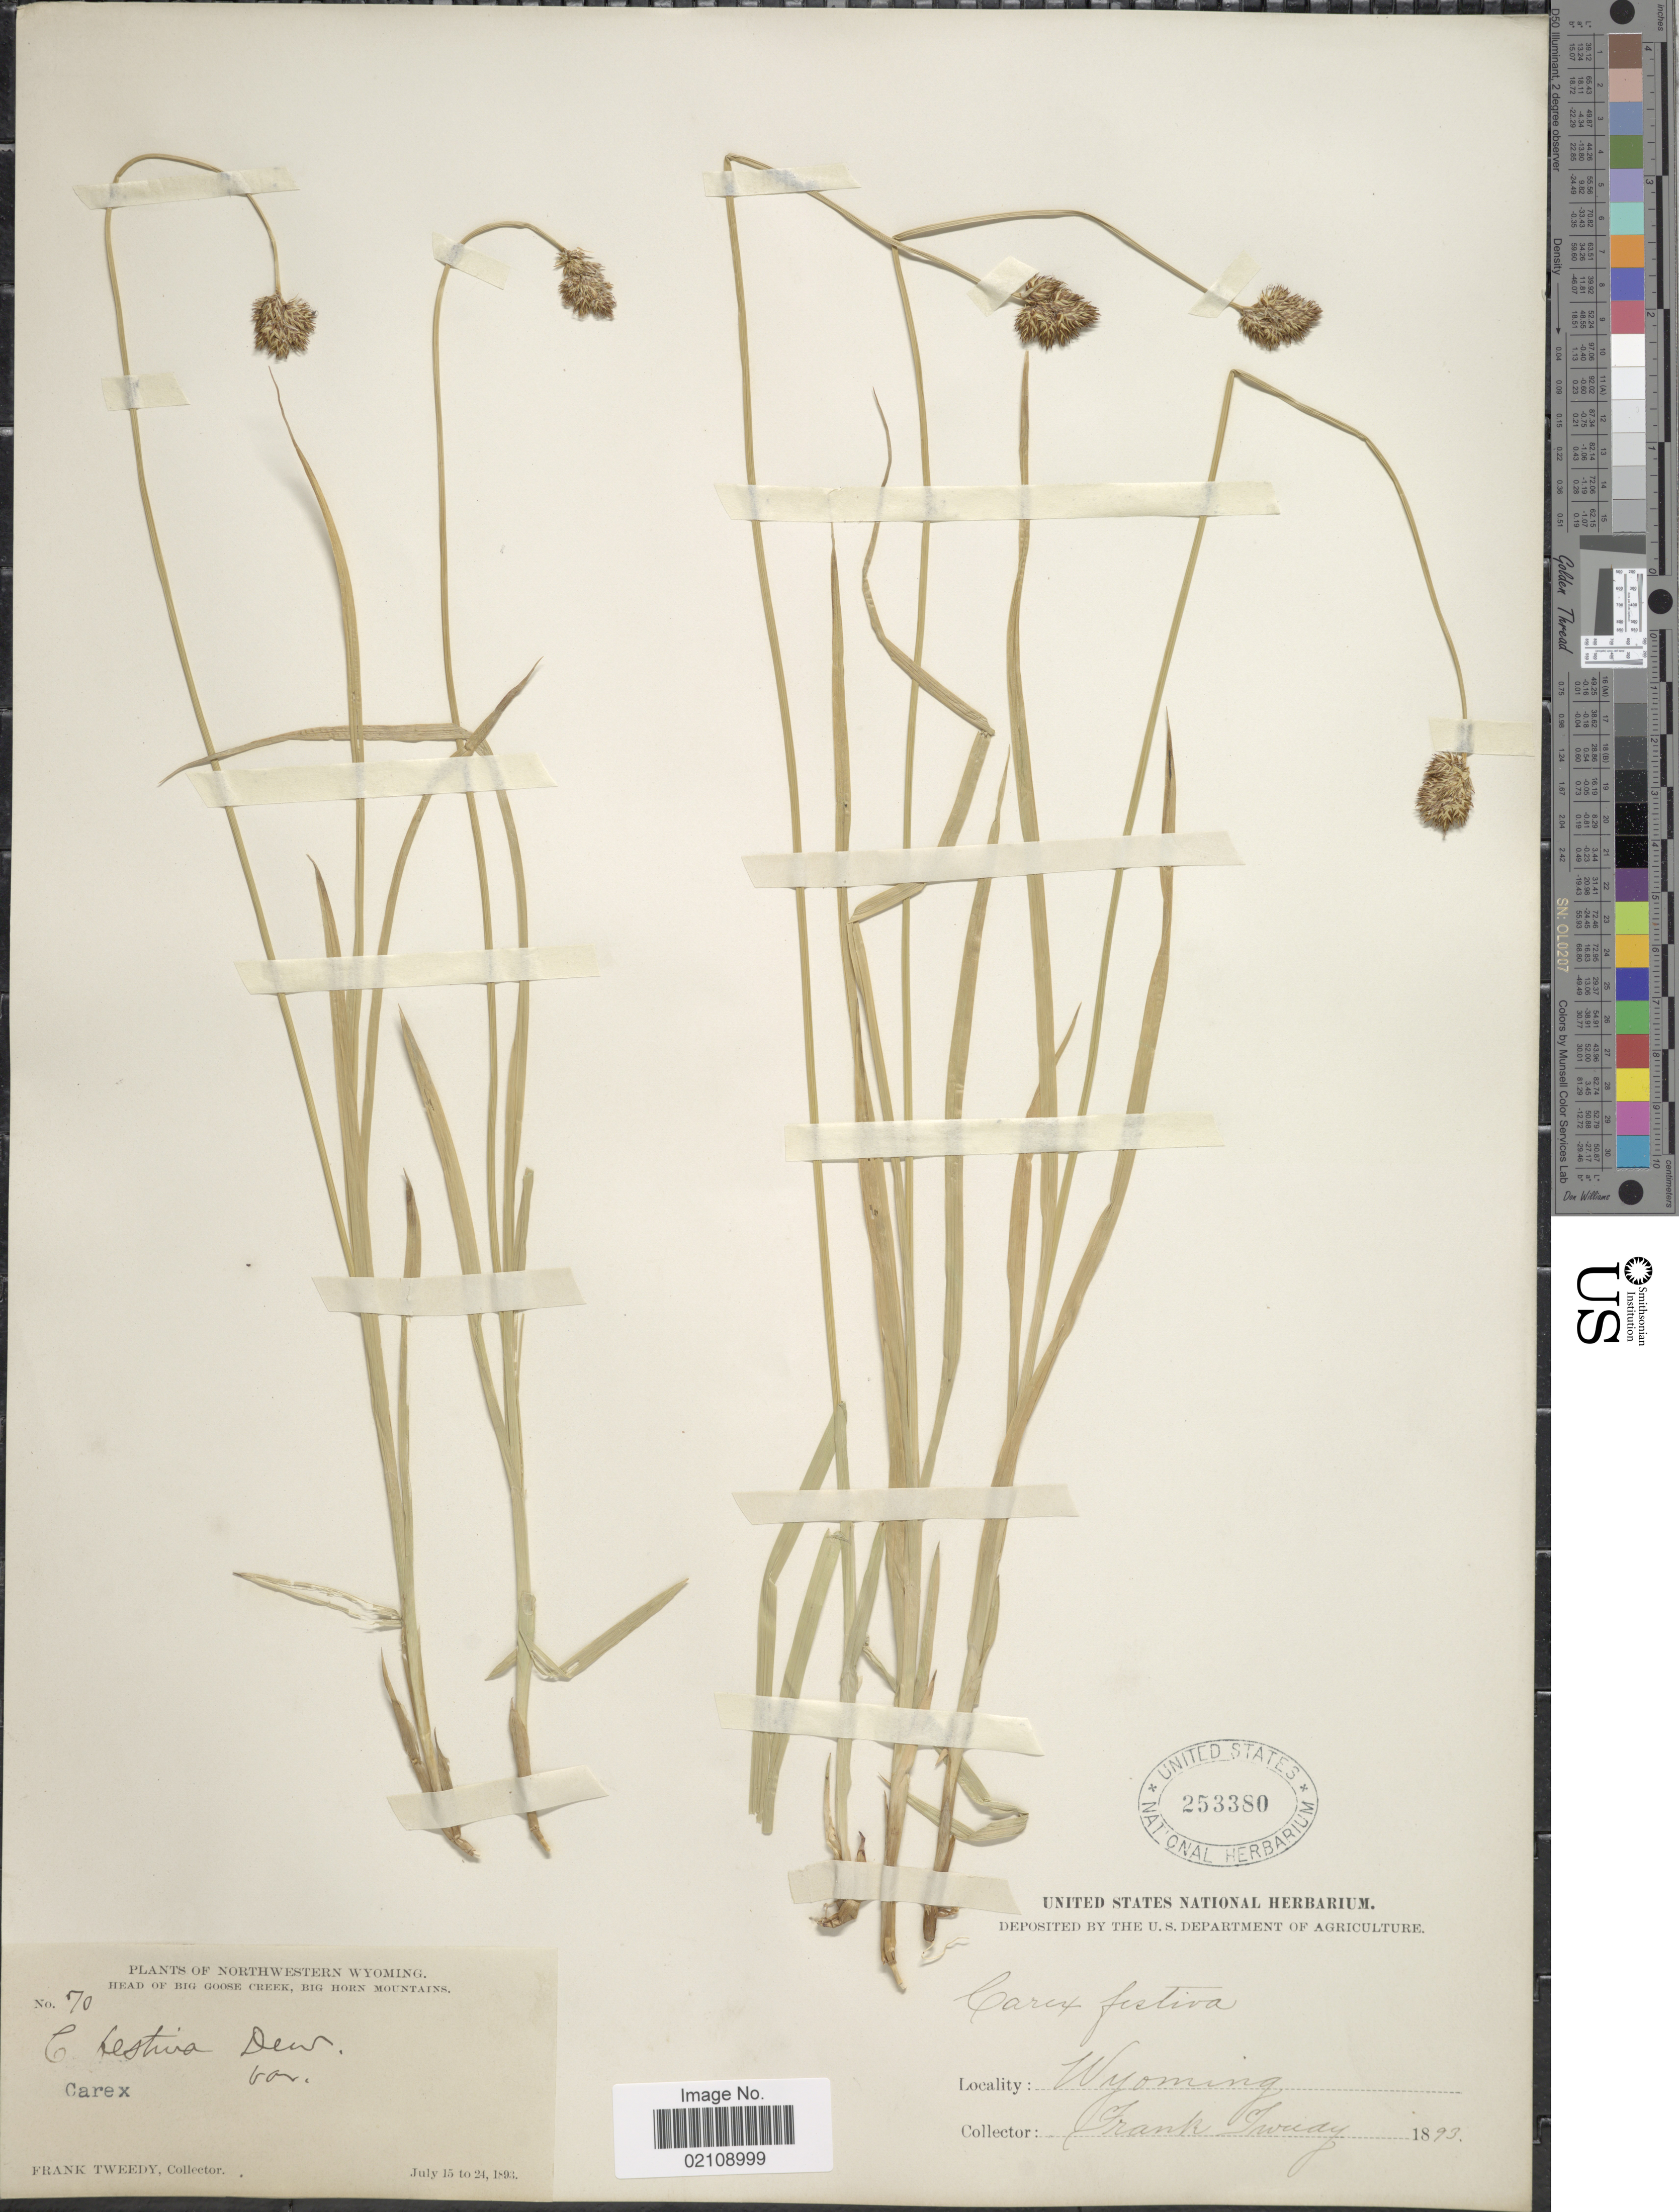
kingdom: Plantae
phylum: Tracheophyta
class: Liliopsida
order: Poales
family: Cyperaceae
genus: Carex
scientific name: Carex microptera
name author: Mack.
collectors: F. Tweedy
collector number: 70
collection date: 1893-07-15/1893-07-24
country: United States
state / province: Wyoming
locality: Head of Big Goose Creek, Big Horn Mountains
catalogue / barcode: US 253380